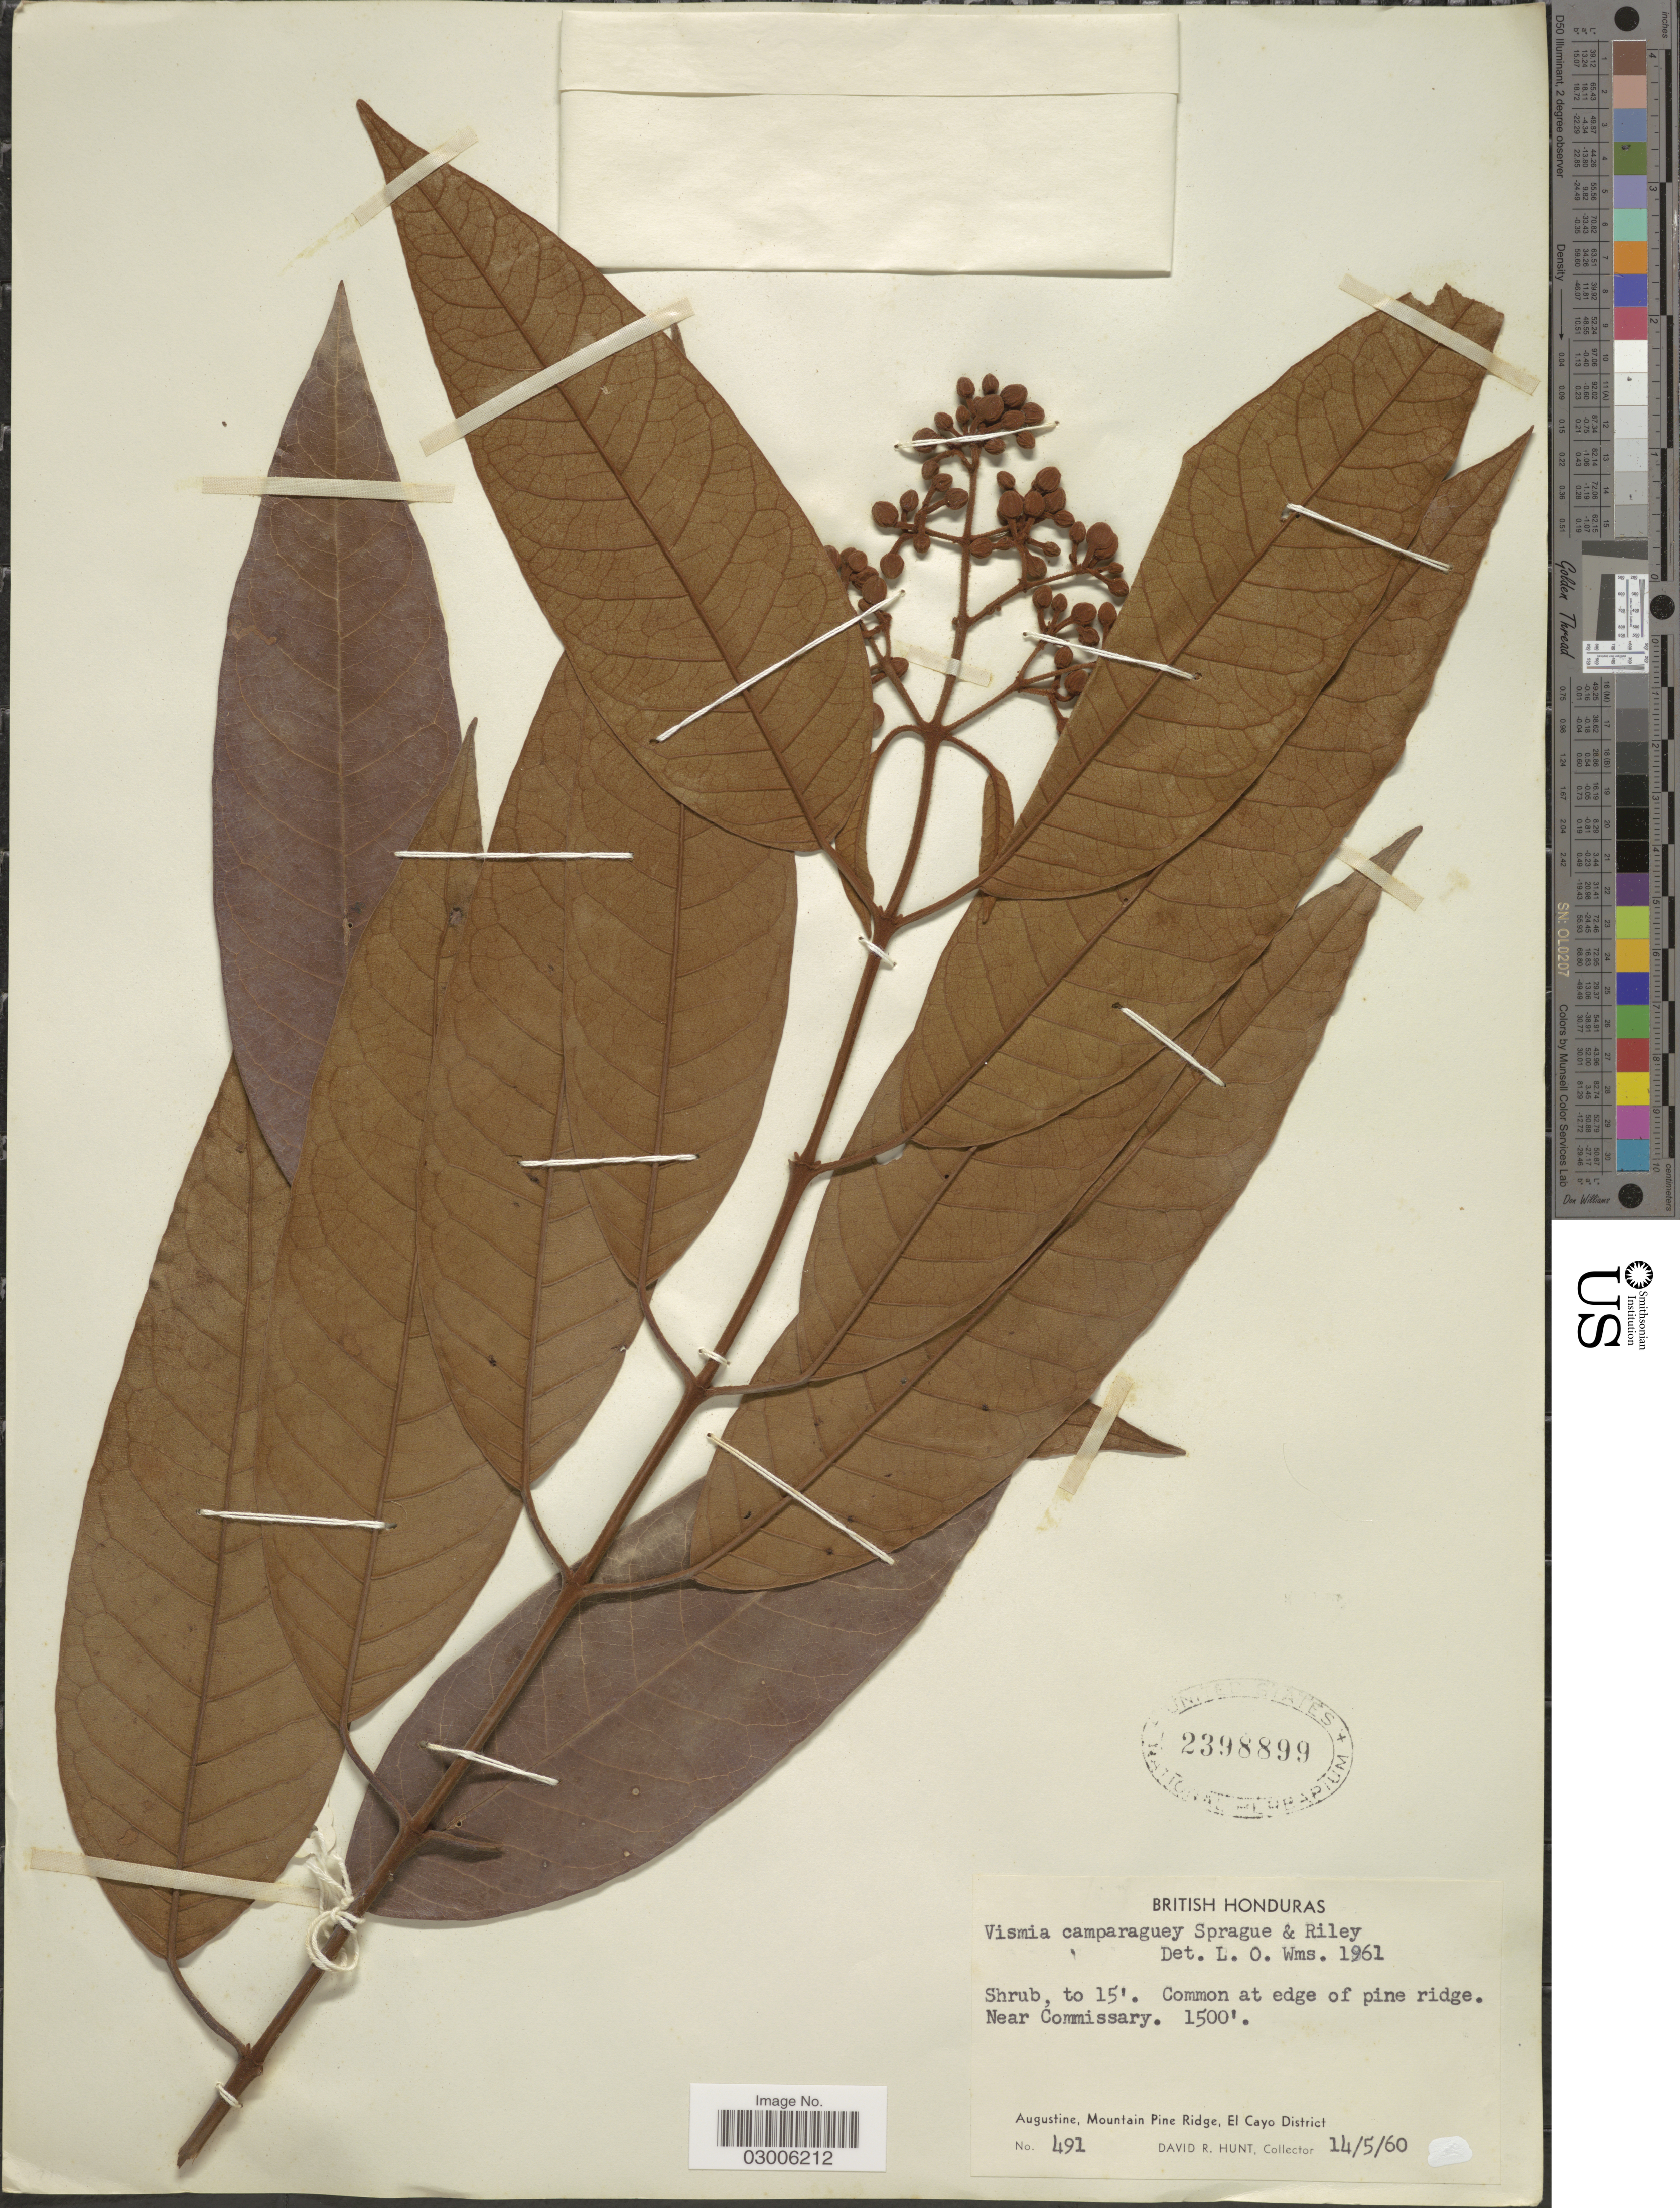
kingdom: Plantae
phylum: Tracheophyta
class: Magnoliopsida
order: Malpighiales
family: Hypericaceae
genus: Vismia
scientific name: Vismia camparaguey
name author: Sprague & L. Riley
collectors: D. Hunt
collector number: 491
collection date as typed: Transcribed d/m/y: 14/5/60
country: Belize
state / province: Cayo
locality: British Honduras. Near Commissary. Augustine, Mountain Pine Ridge, El Cayo District.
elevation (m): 457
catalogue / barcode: US 2398899